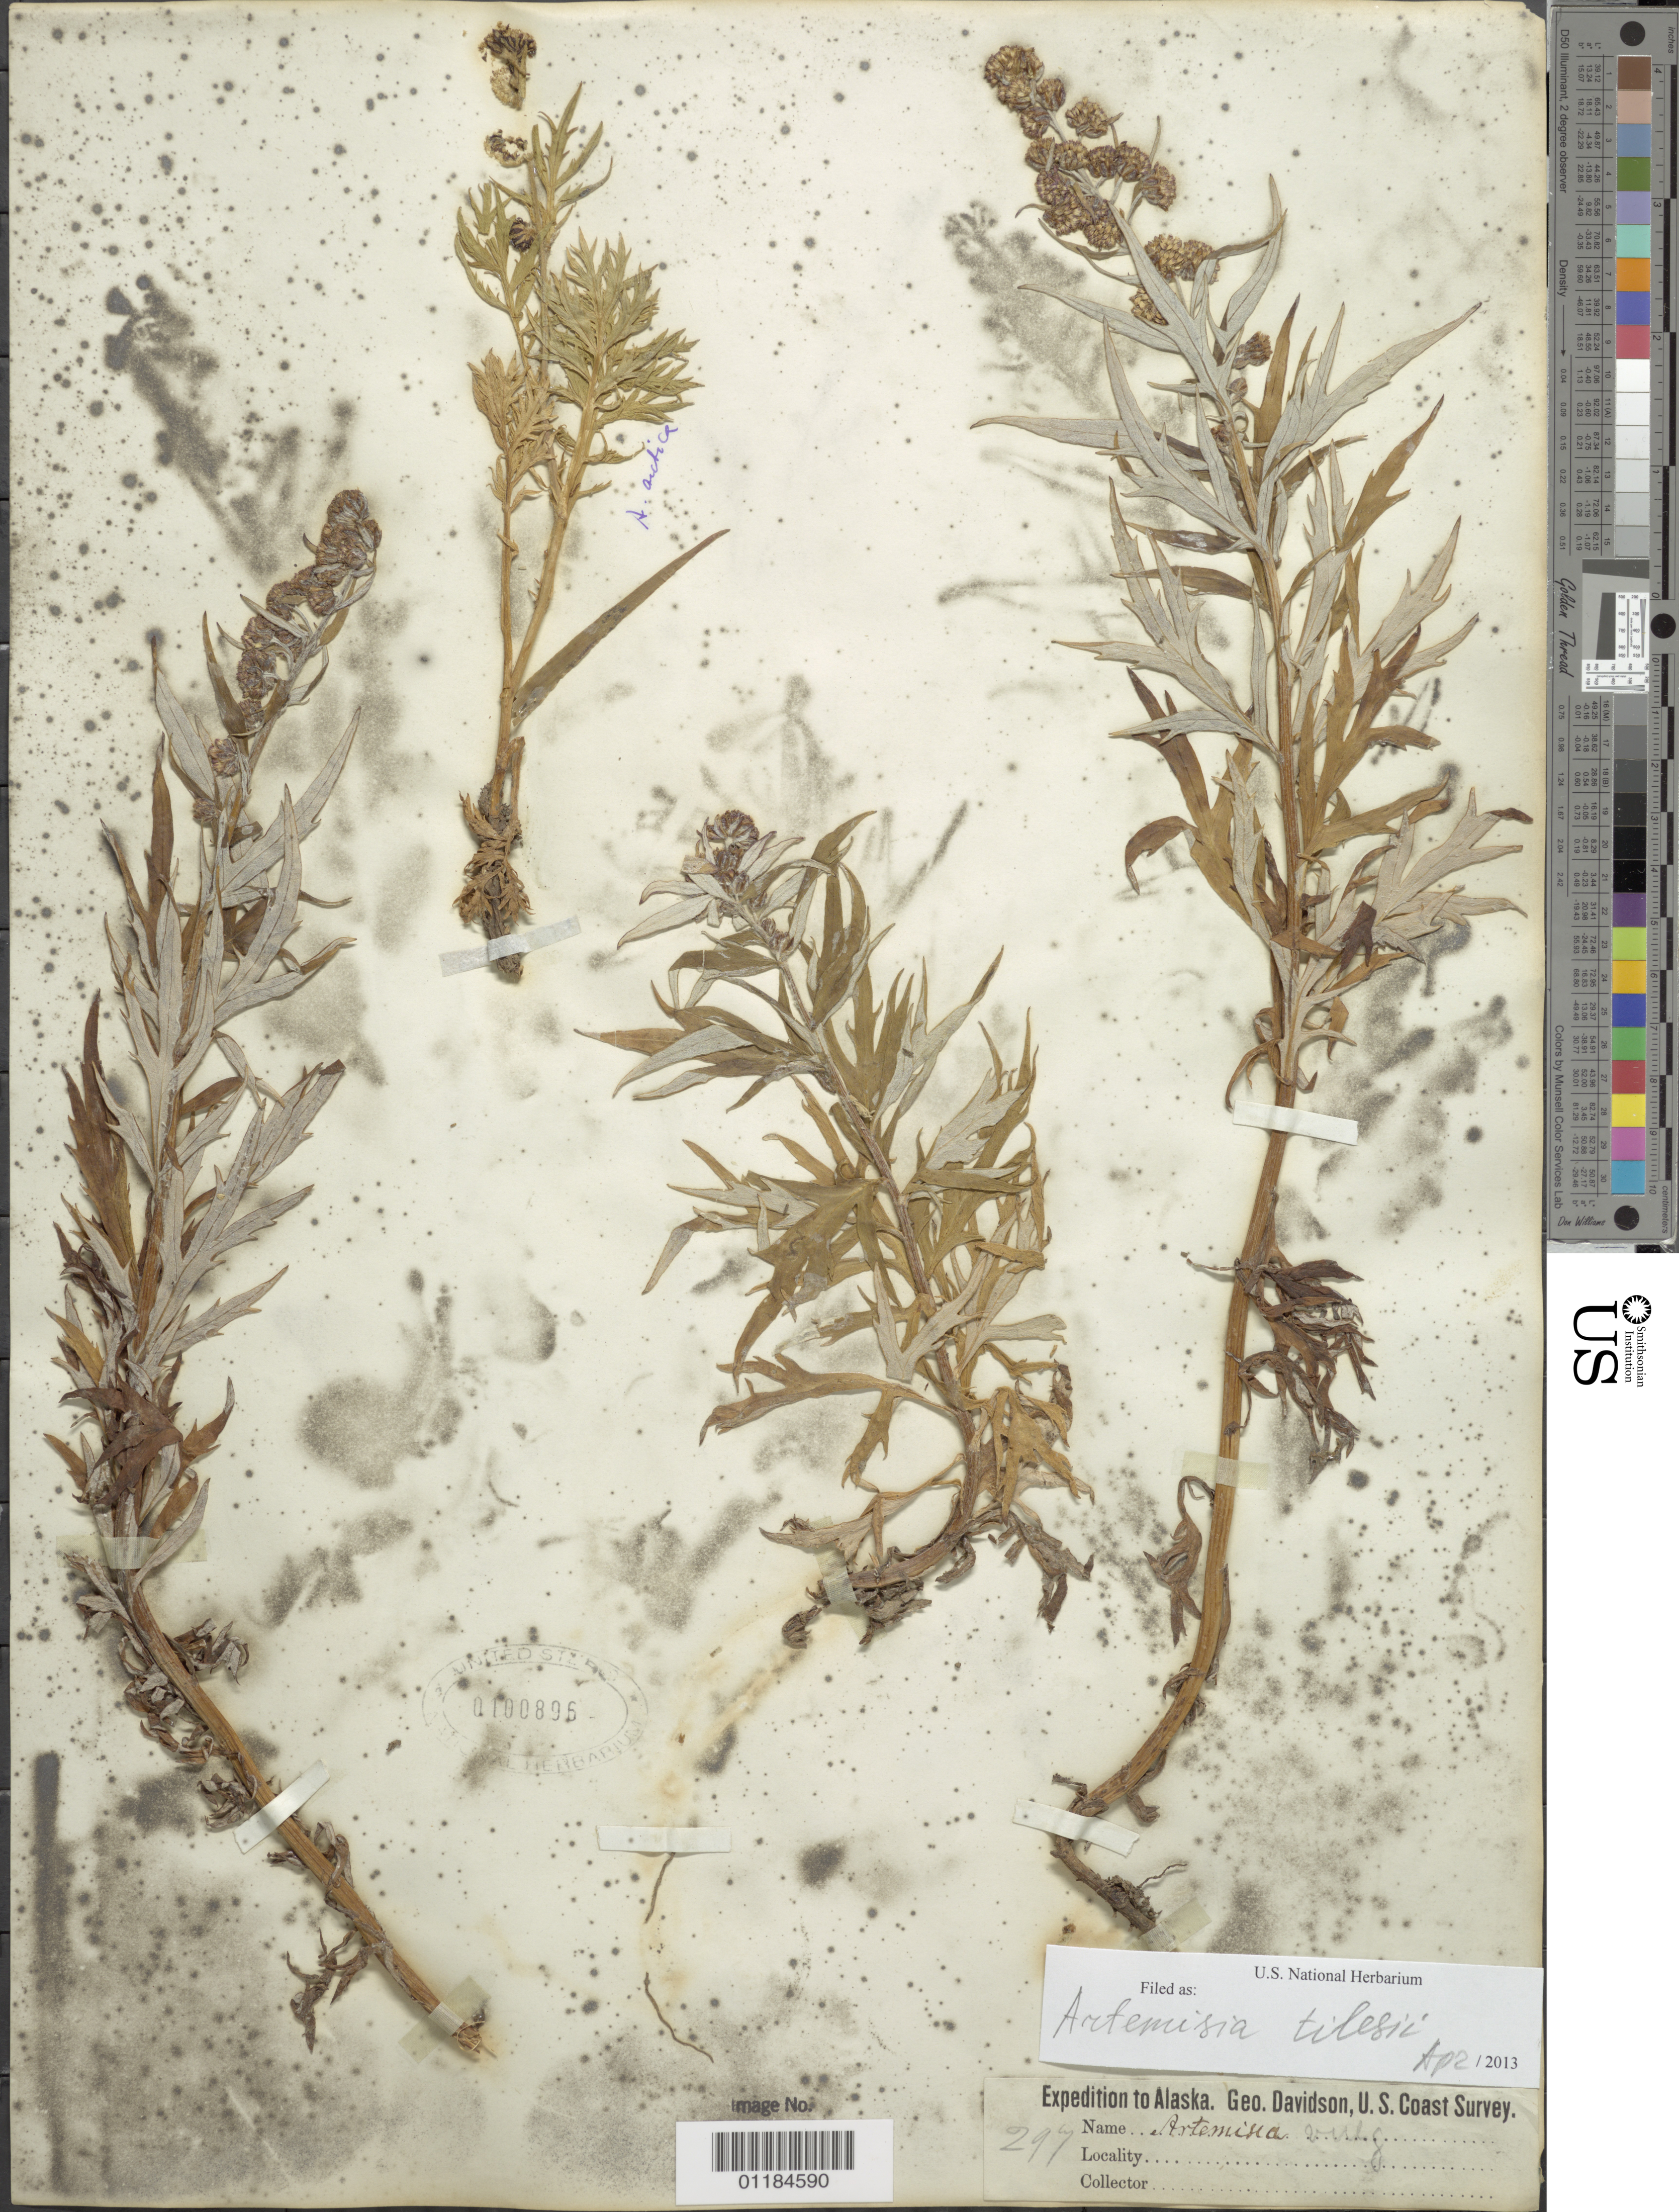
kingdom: Plantae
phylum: Tracheophyta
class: Magnoliopsida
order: Asterales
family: Asteraceae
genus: Artemisia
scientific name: Artemisia tilesii subsp. gormani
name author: (Rydb.) Hultén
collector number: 297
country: United States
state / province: Alaska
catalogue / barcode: US 100896